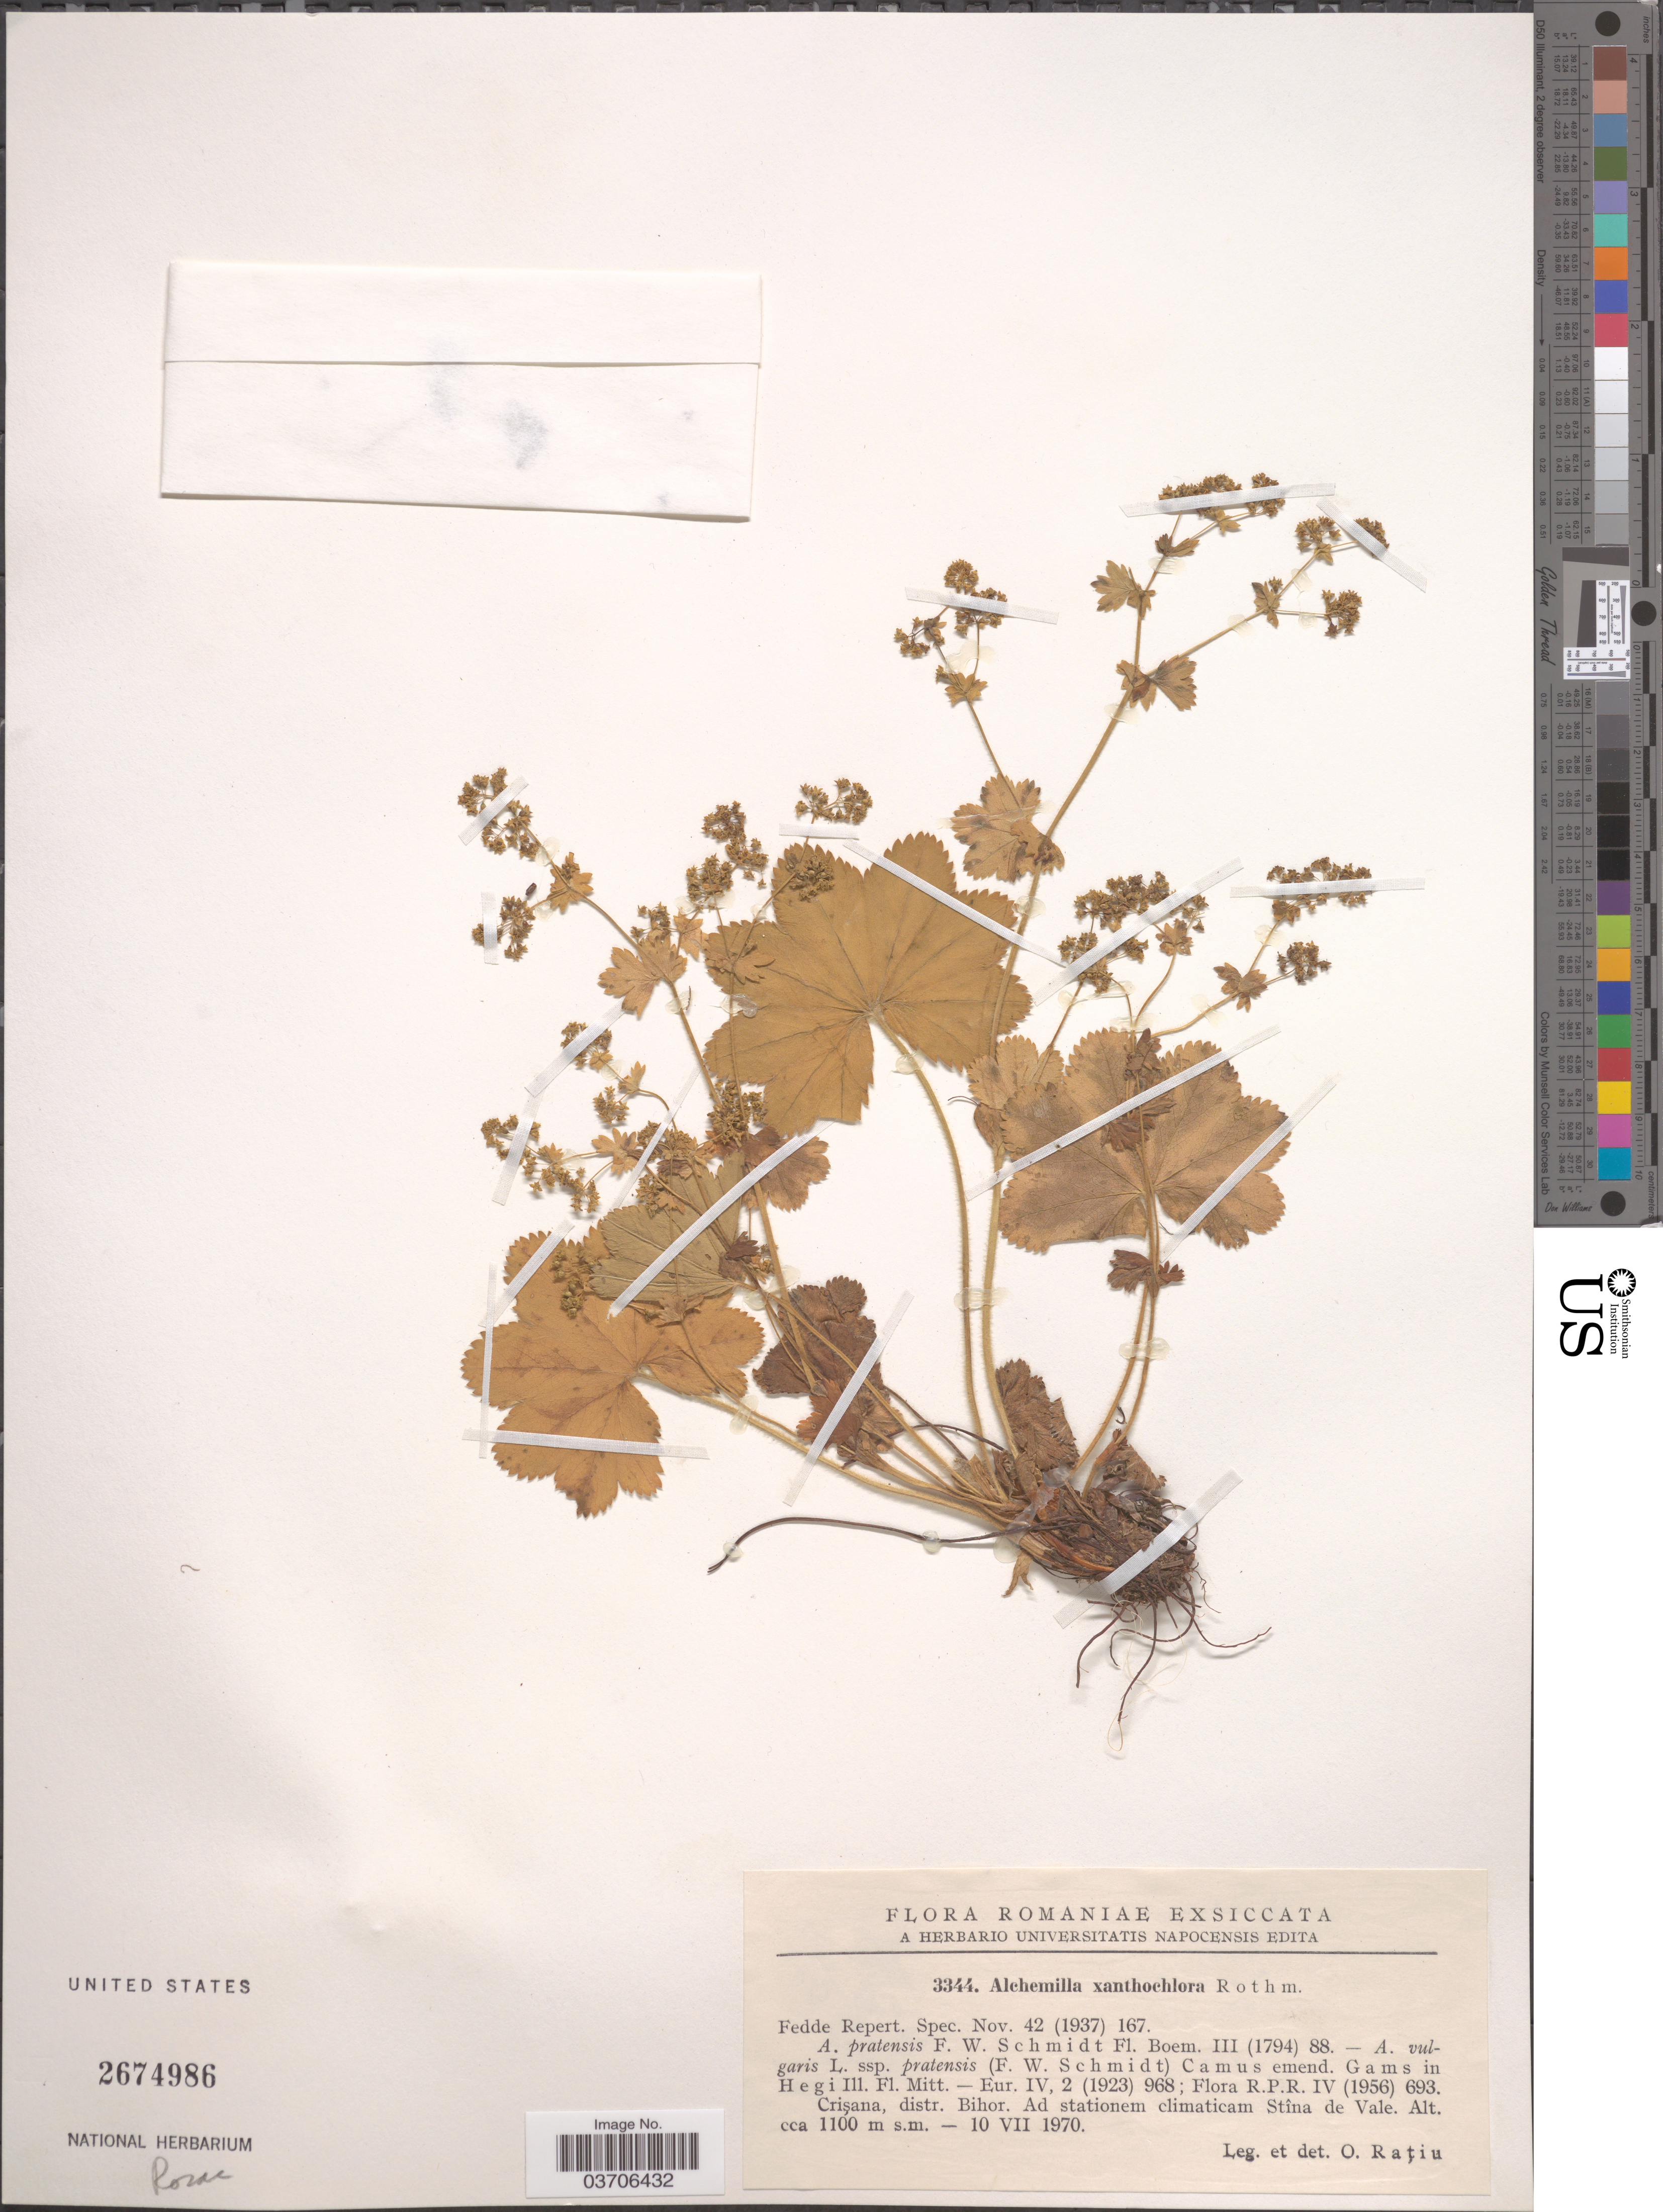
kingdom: Plantae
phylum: Tracheophyta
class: Magnoliopsida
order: Rosales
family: Rosaceae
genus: Alchemilla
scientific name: Alchemilla xanthochlora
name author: Rothm.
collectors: O. Ratiu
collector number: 3344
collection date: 1970-07-10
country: Romania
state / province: Bihor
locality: Crişana, distr. Bihor. Ad stationem climaticam Stîna de Vale.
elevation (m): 1100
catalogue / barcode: US 2674986